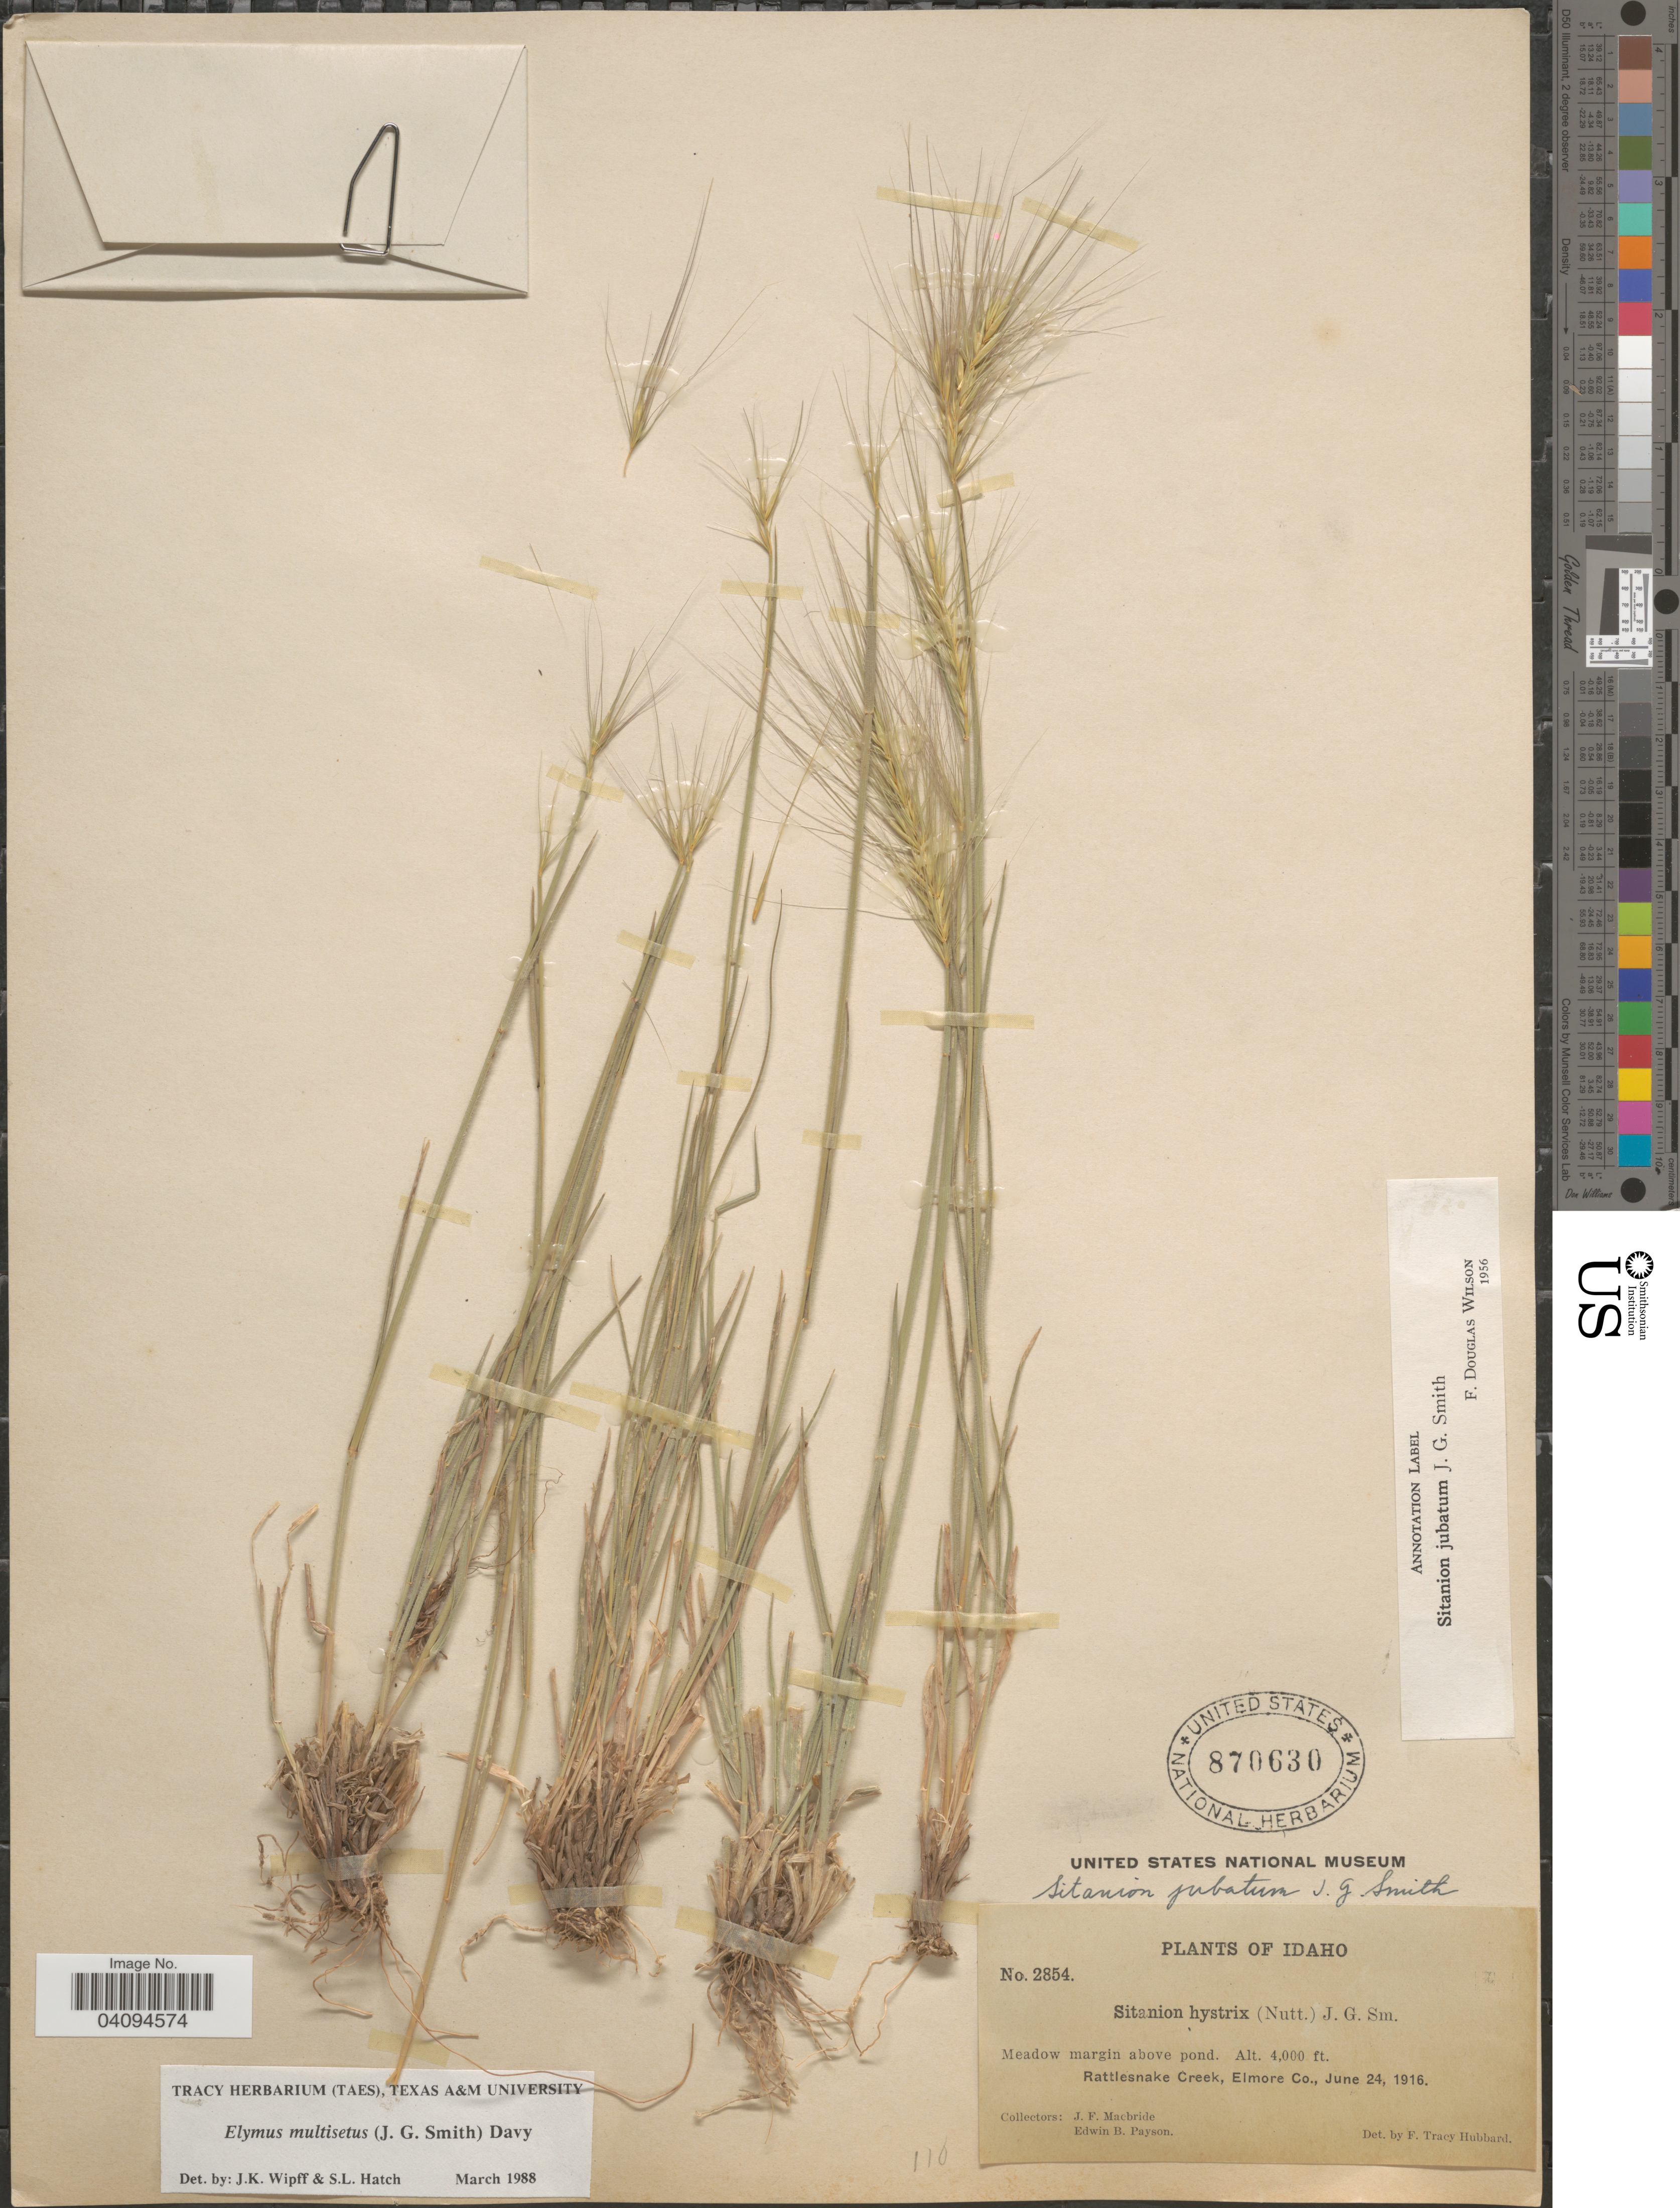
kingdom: Plantae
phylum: Tracheophyta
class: Liliopsida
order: Poales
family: Poaceae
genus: Elymus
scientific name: Elymus multisetus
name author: (J.G. Sm.) Burtt Davy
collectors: J. F. Macbride & E. B. Payson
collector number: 2854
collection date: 1916-06-24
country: United States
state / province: Idaho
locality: Rattlesnake Creek, Elmore Co.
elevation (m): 1219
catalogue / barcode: US 870630